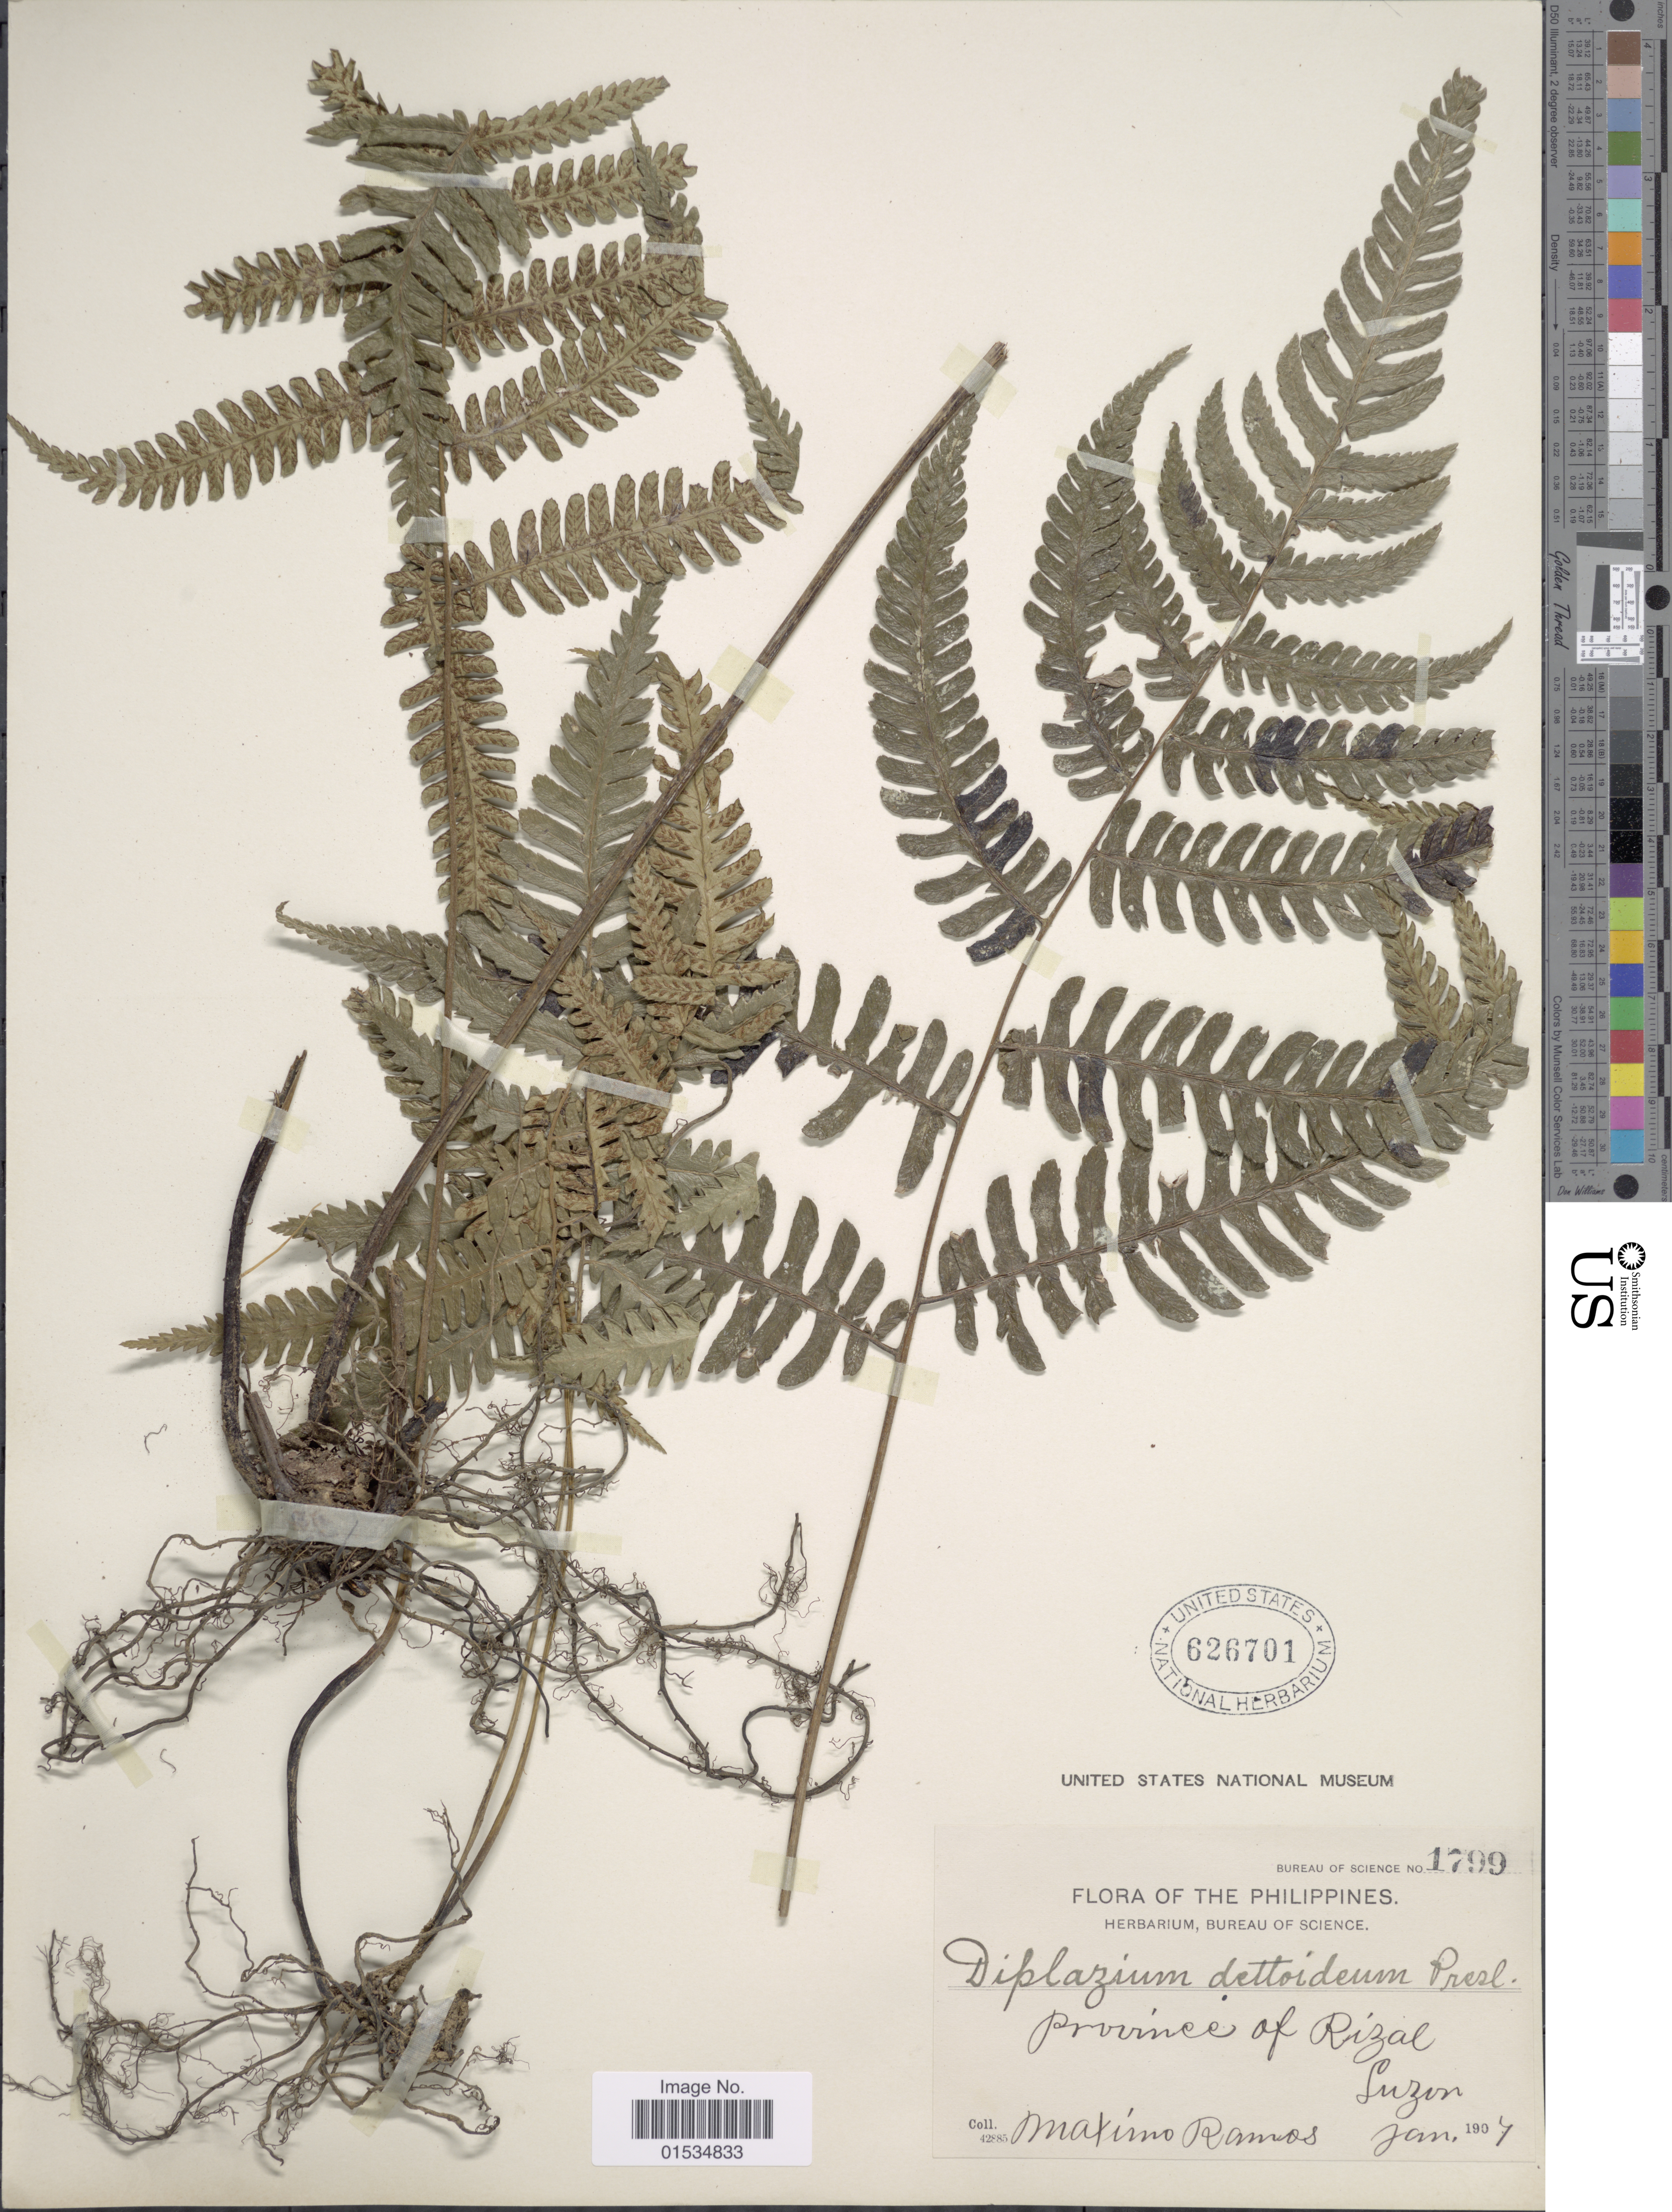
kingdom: Plantae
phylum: Tracheophyta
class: Polypodiopsida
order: Polypodiales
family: Athyriaceae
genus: Diplazium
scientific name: Diplazium deltoideum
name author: (C. Presl) C. Presl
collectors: M. Ramos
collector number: Bureau of Science1799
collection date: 1904-01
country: Philippines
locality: Province of Rizal, Luzon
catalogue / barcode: US 626701